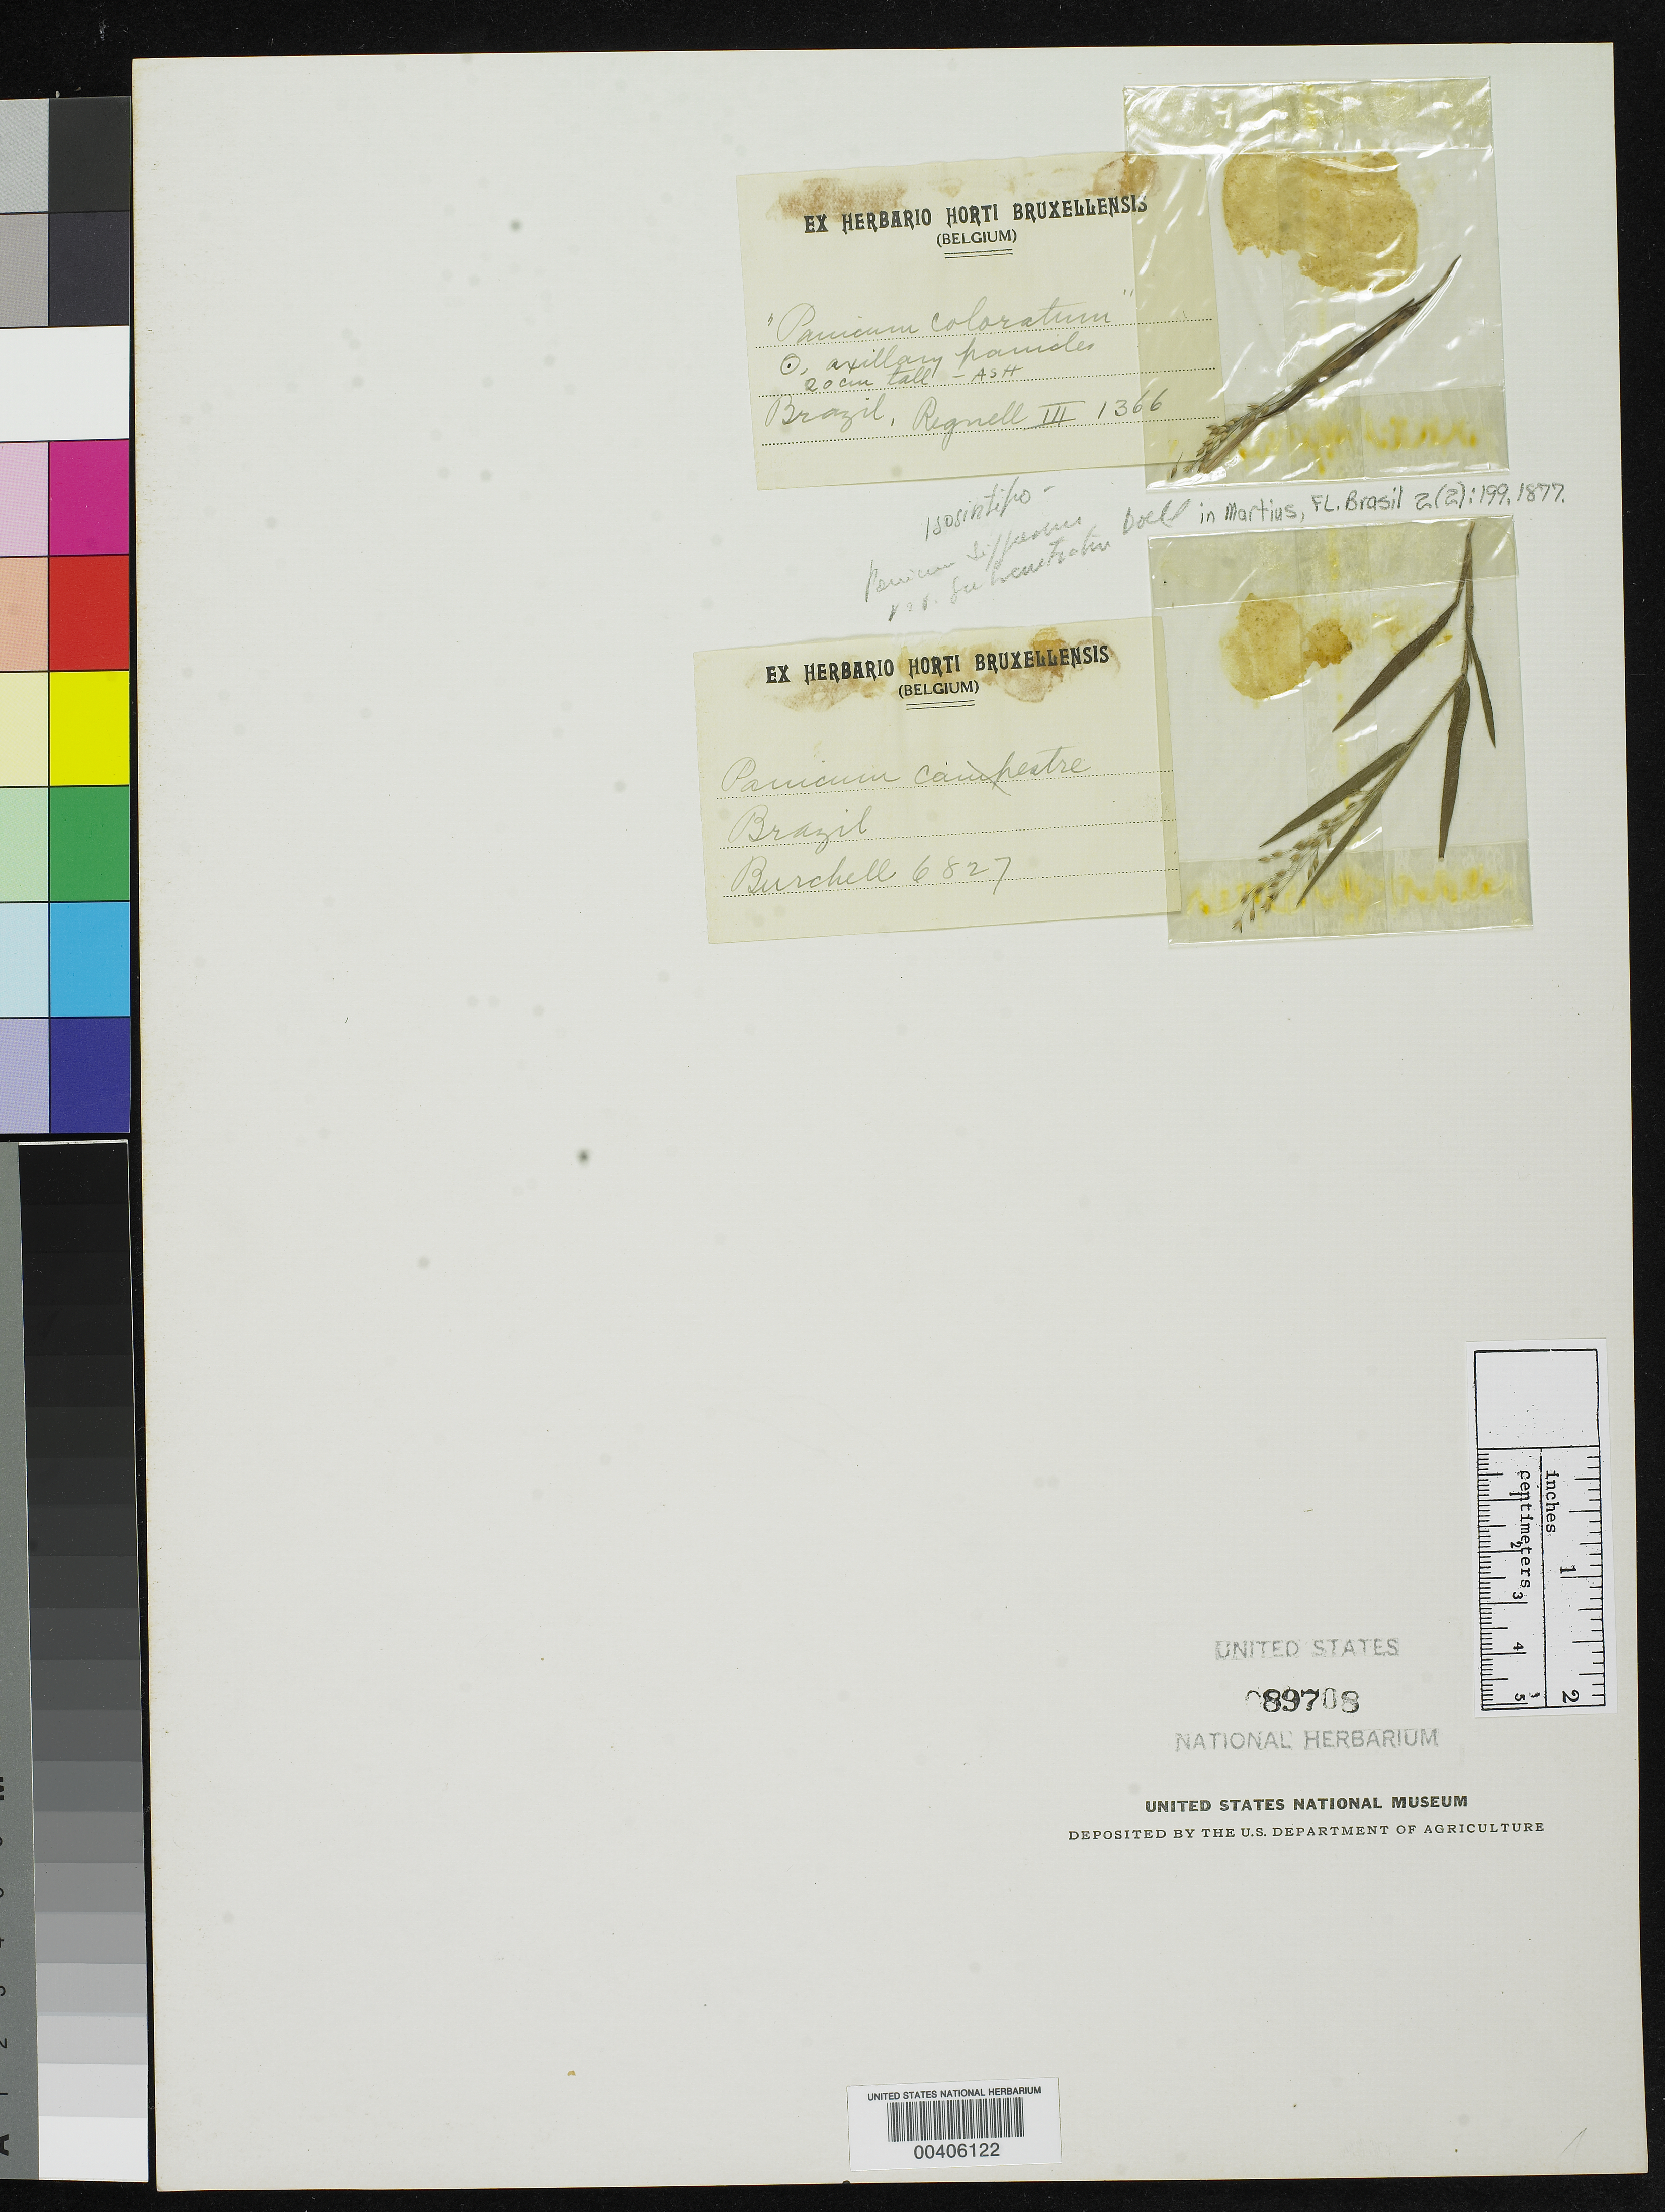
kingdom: Plantae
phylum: Tracheophyta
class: Liliopsida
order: Poales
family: Poaceae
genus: Panicum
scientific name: Panicum diffusum var. subcontractum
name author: Döll in Mart.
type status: Type Fragment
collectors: A. F. Regnell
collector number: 1366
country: Brazil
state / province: Minas Gerais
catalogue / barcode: US 89708